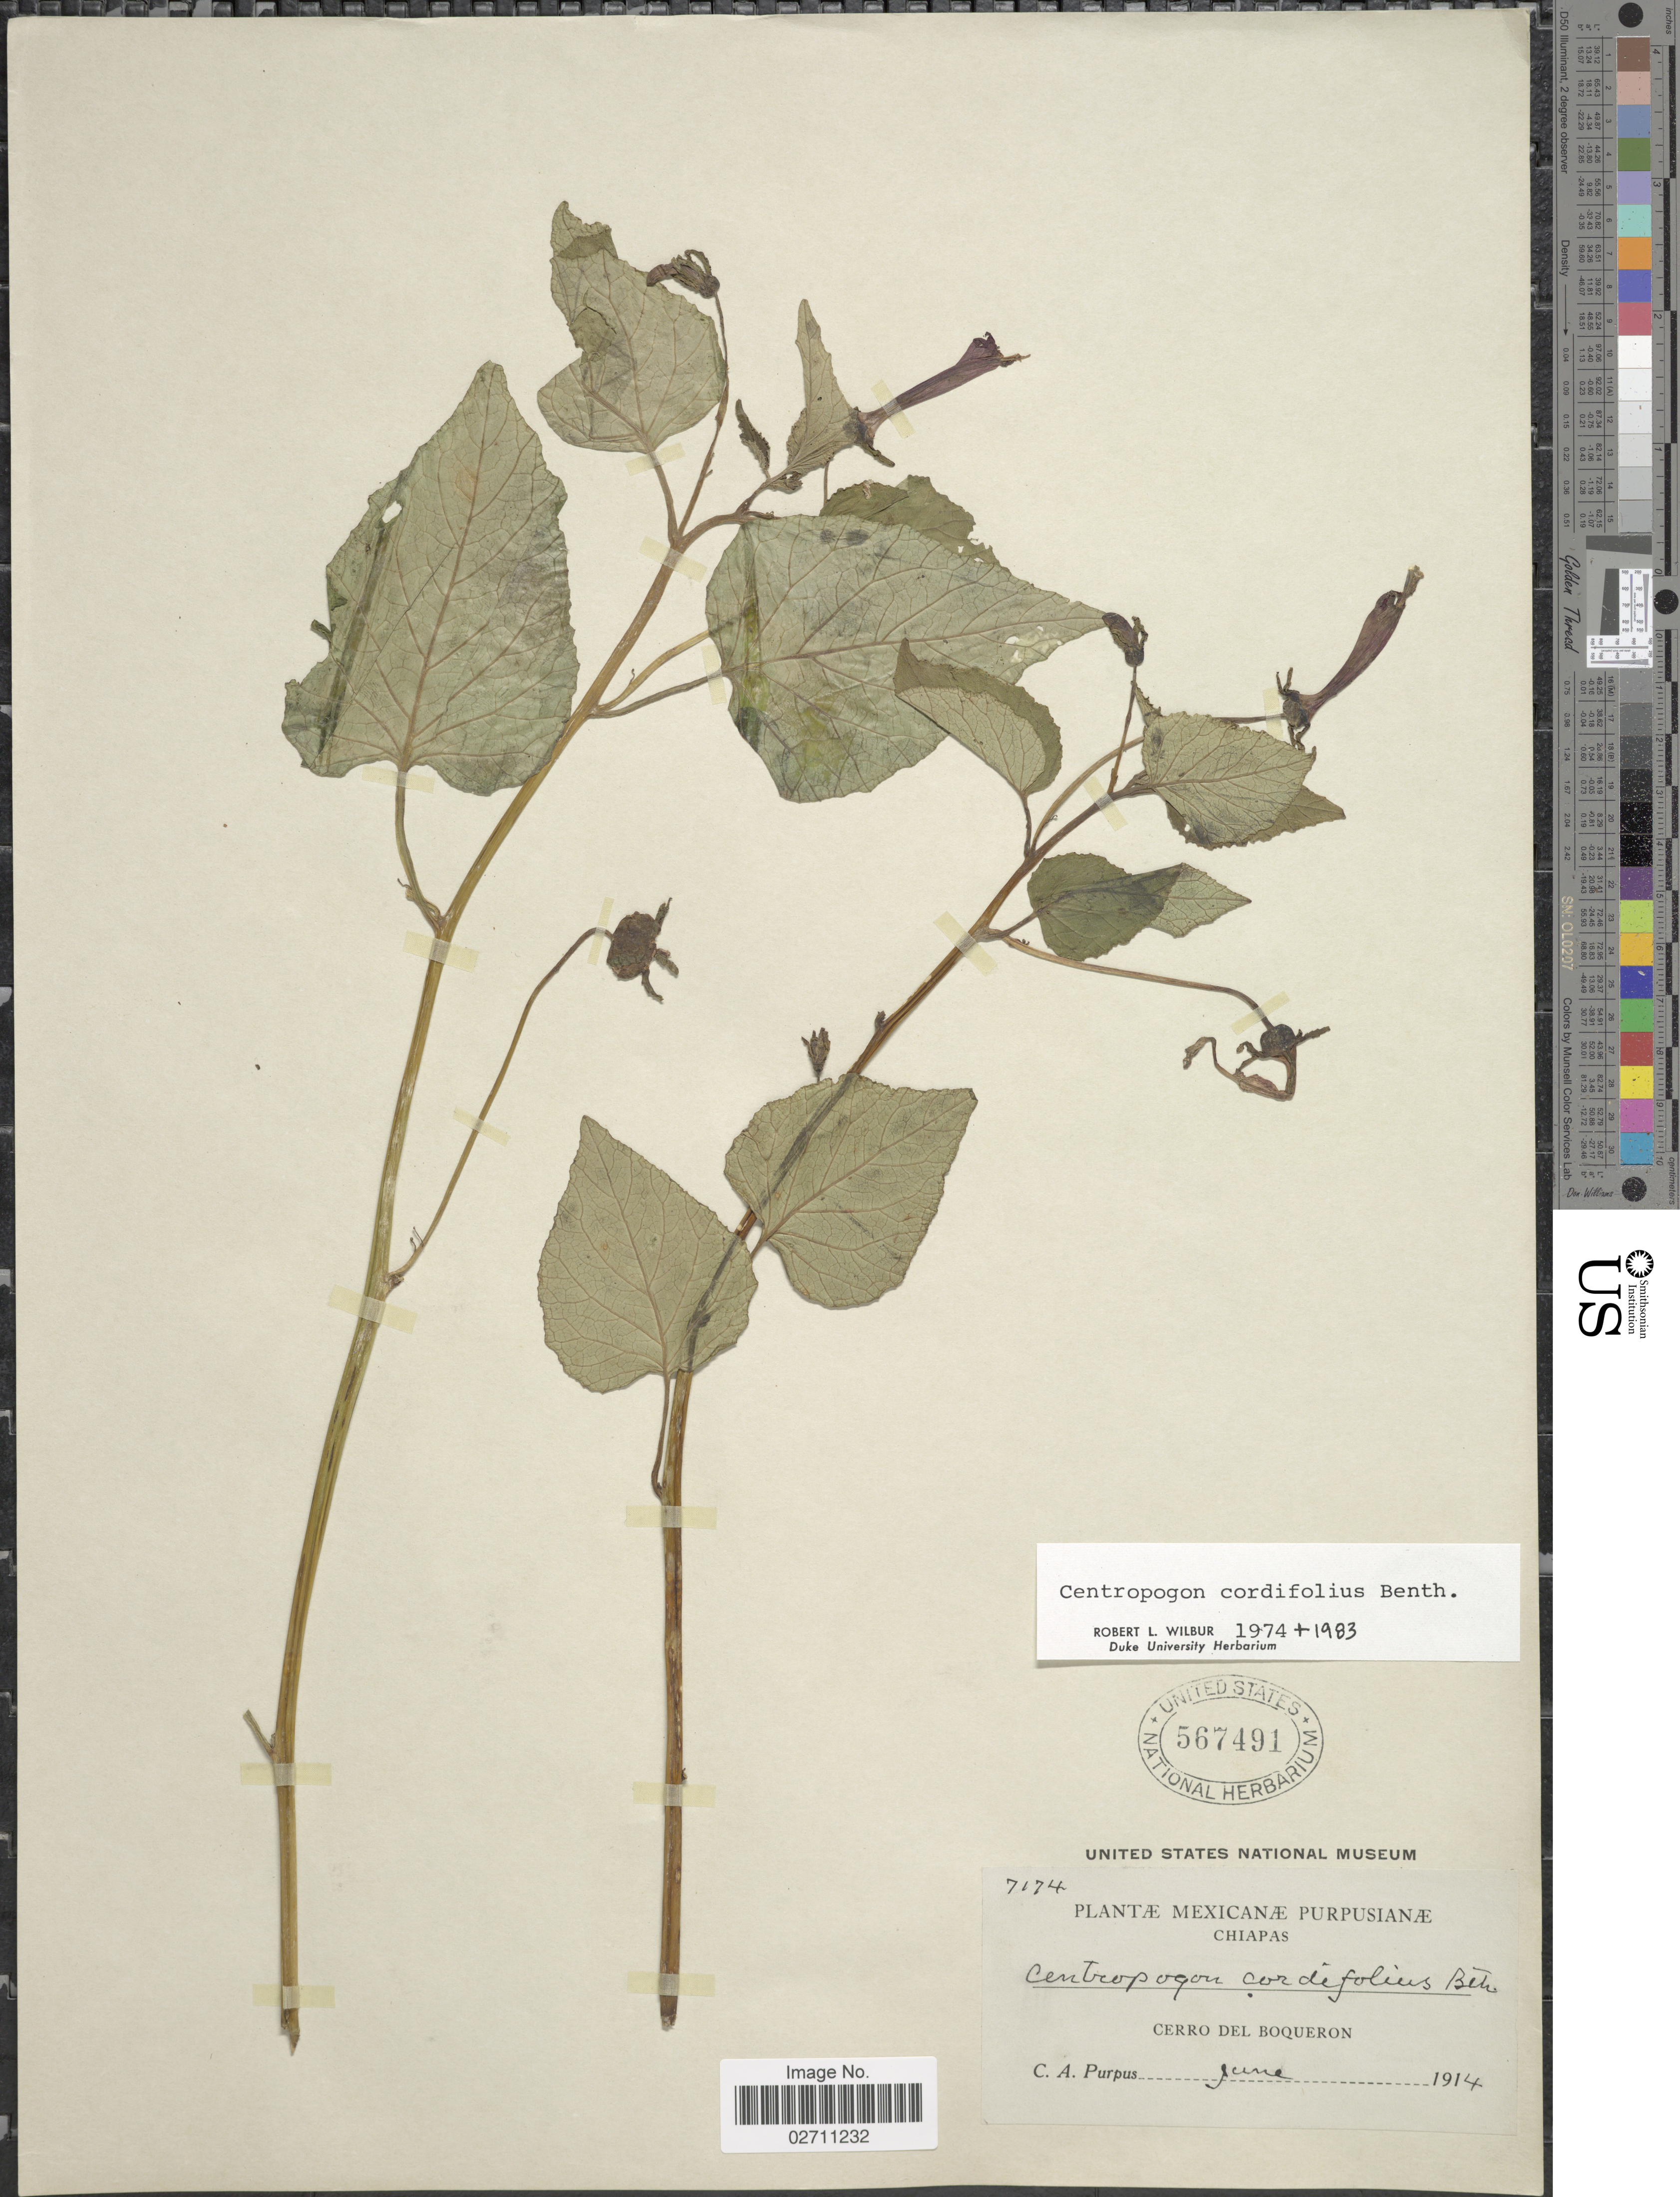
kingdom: Plantae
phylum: Tracheophyta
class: Magnoliopsida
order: Asterales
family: Campanulaceae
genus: Centropogon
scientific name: Centropogon cordifolius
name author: Benth.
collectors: C. A. Purpus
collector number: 7174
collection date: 1914-06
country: Mexico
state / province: Chiapas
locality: Cerro del Boqueron.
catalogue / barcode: US 567491